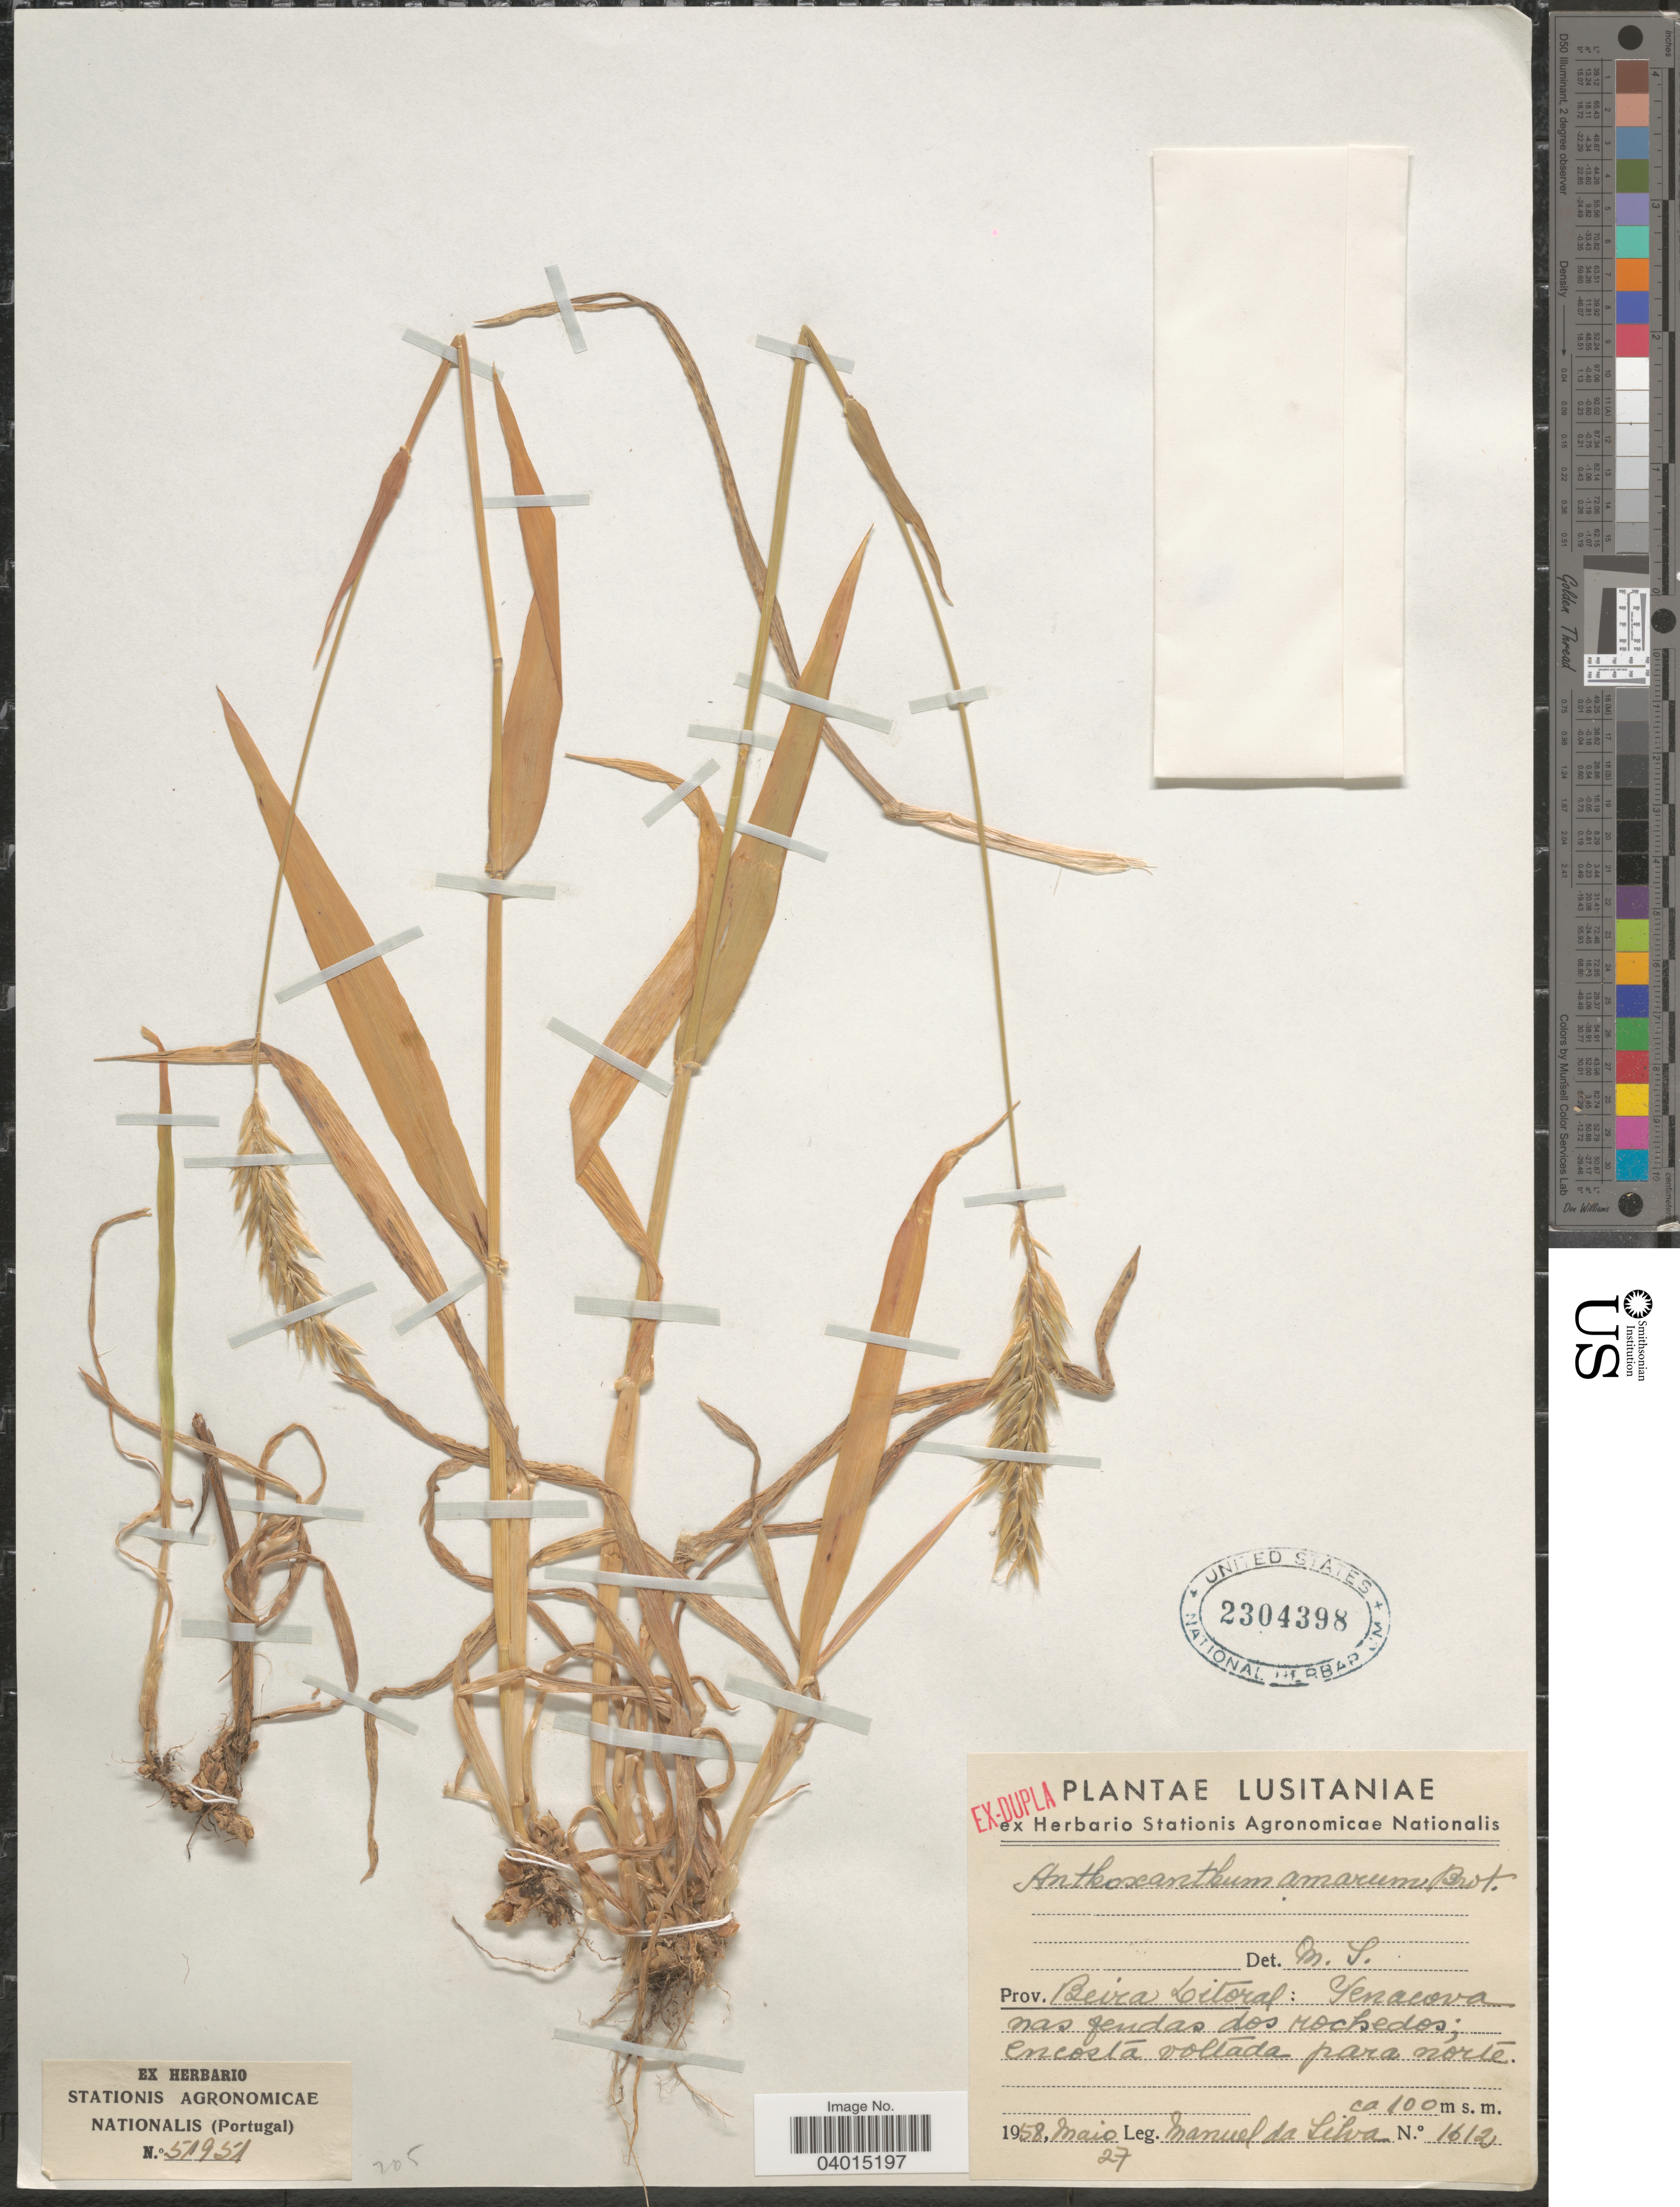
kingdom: Plantae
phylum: Tracheophyta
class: Liliopsida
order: Poales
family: Poaceae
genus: Anthoxanthum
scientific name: Anthoxanthum amarum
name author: Brot.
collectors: M. Da Silva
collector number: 1612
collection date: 1958-05-27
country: Portugal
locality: Lusitaniae. Prov. Beira Litoral: Genacova mas gendas dos rochedos; encosta voltada para norte. [interpreted]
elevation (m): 100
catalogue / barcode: US 2304398